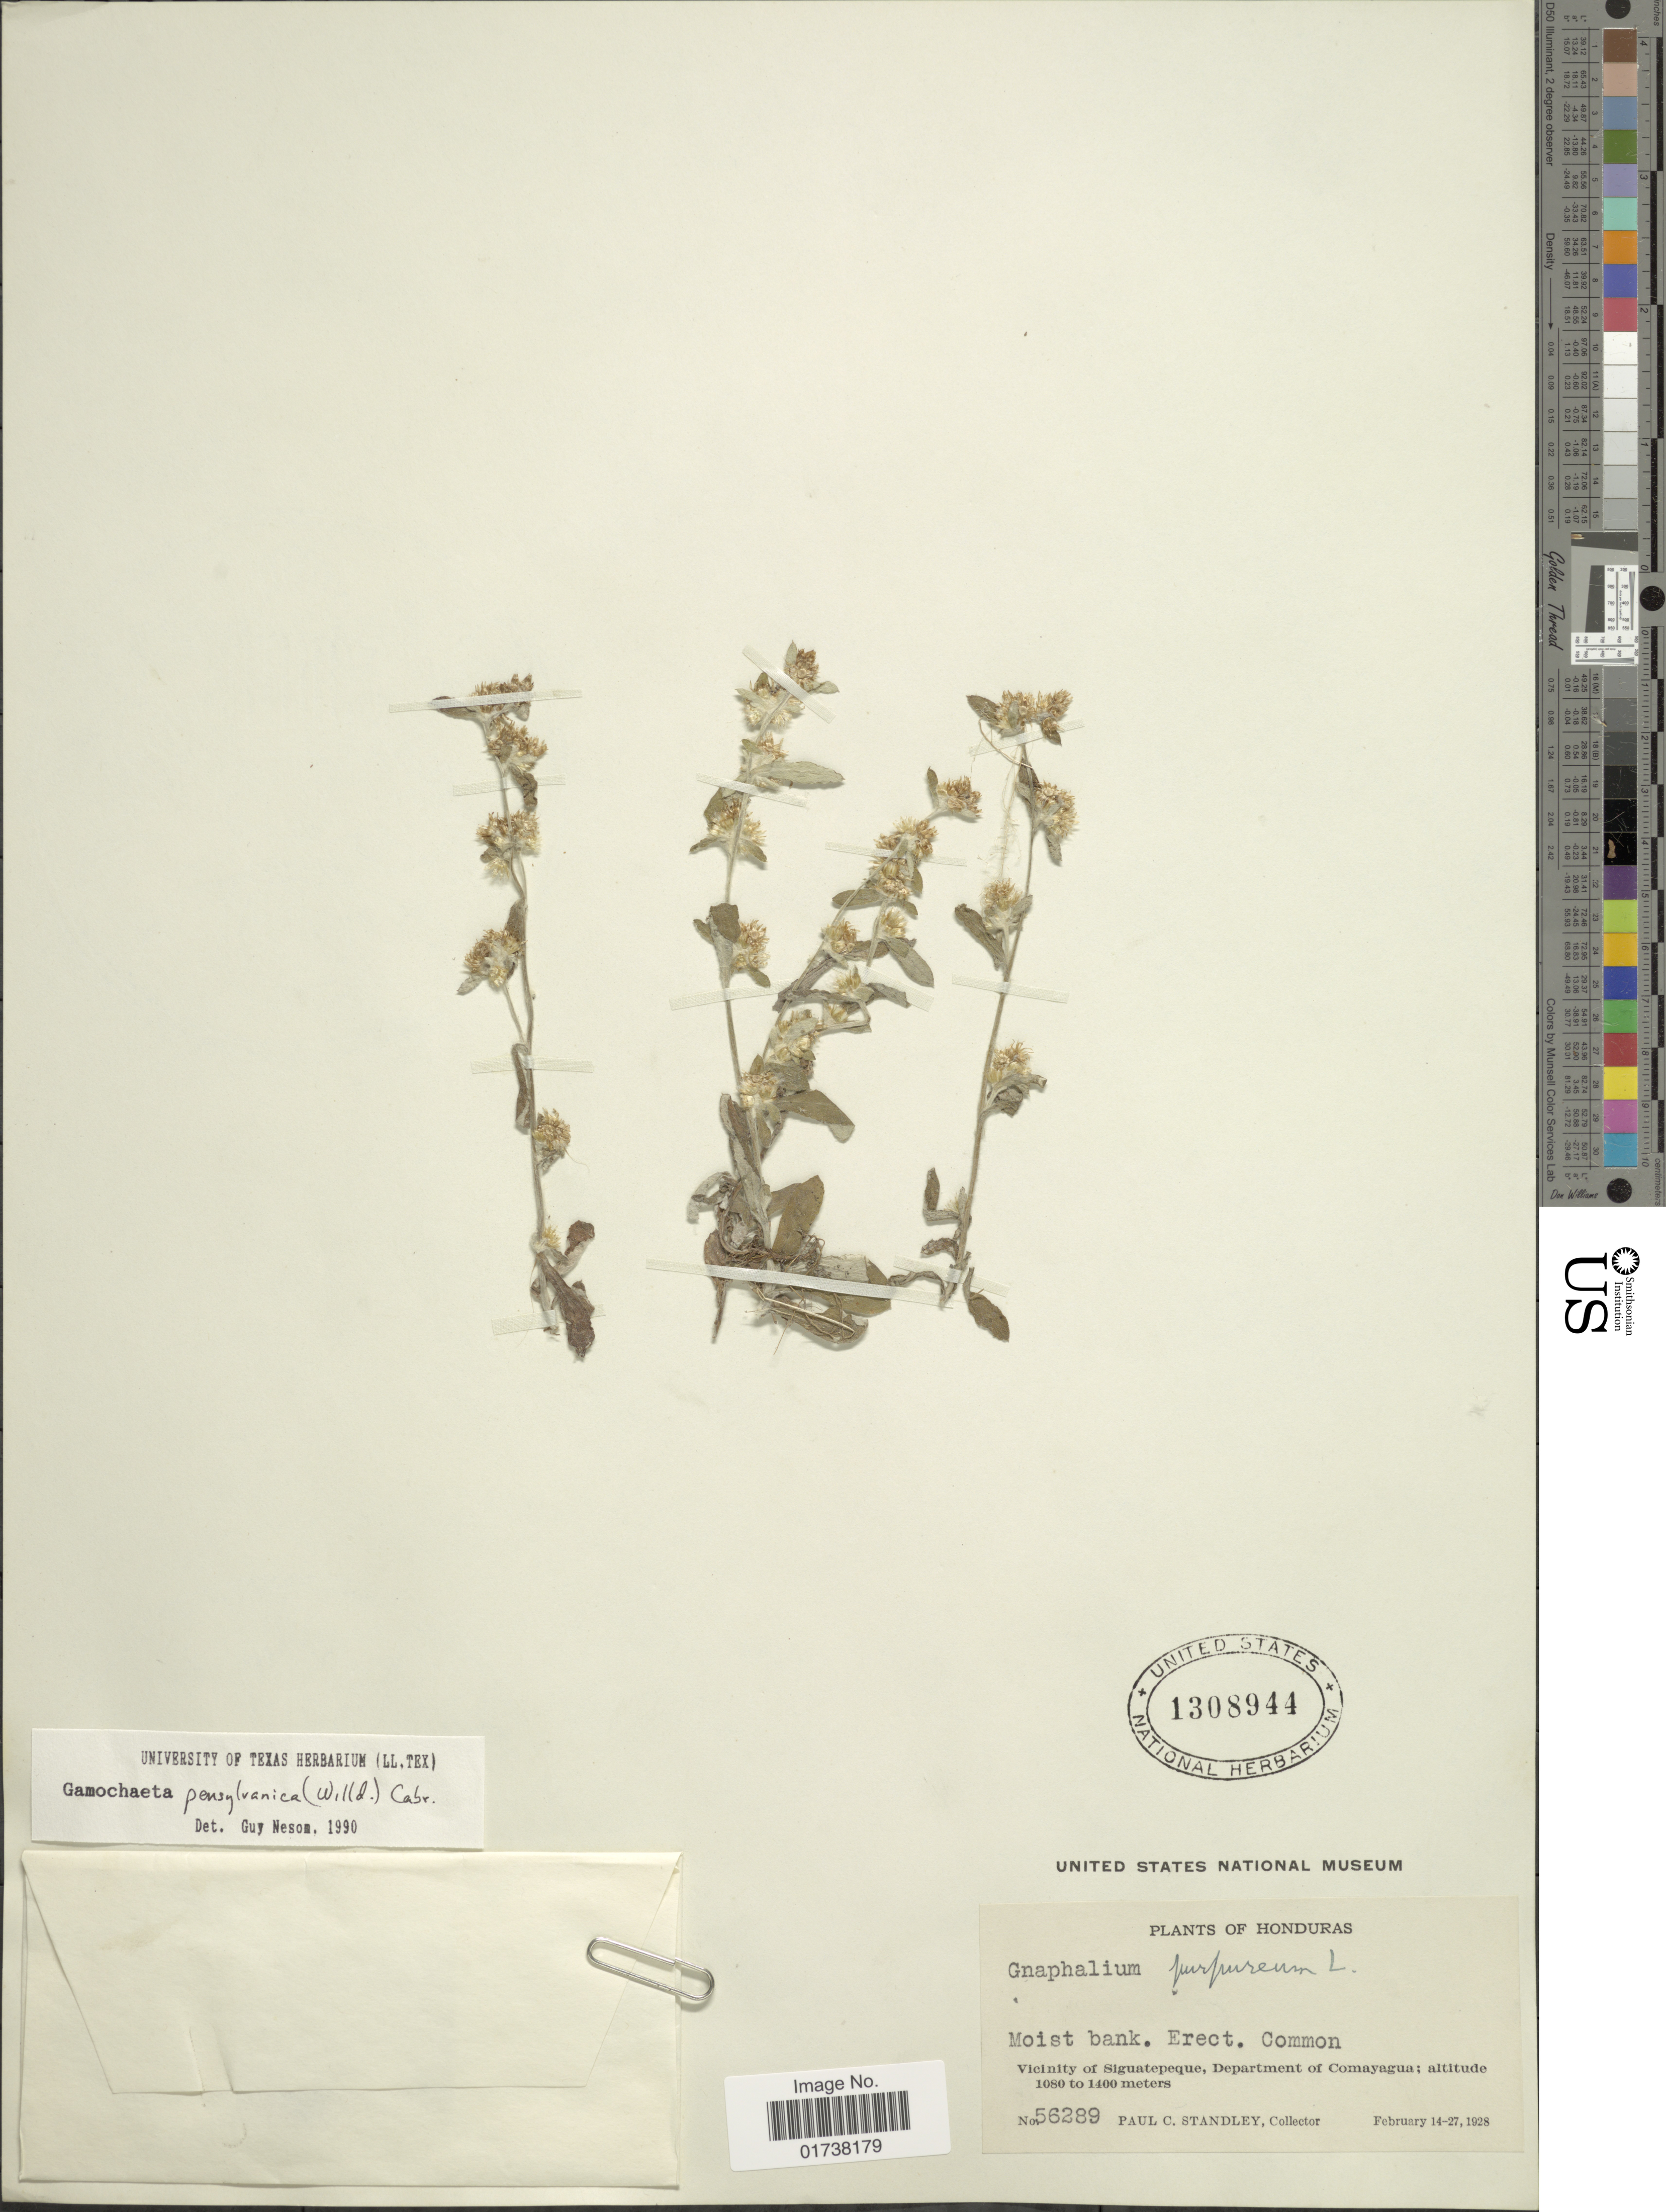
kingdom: Plantae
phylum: Tracheophyta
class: Magnoliopsida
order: Asterales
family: Asteraceae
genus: Gamochaeta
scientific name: Gamochaeta pensylvanica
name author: (Willd.) Cabrera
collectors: P. C. Standley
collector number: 56289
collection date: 1928-02-14/1928-02-27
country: Honduras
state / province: Comayagua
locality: Vicinity of Siguatepeque, Department of Comayagu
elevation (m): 1080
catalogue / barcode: US 1308944